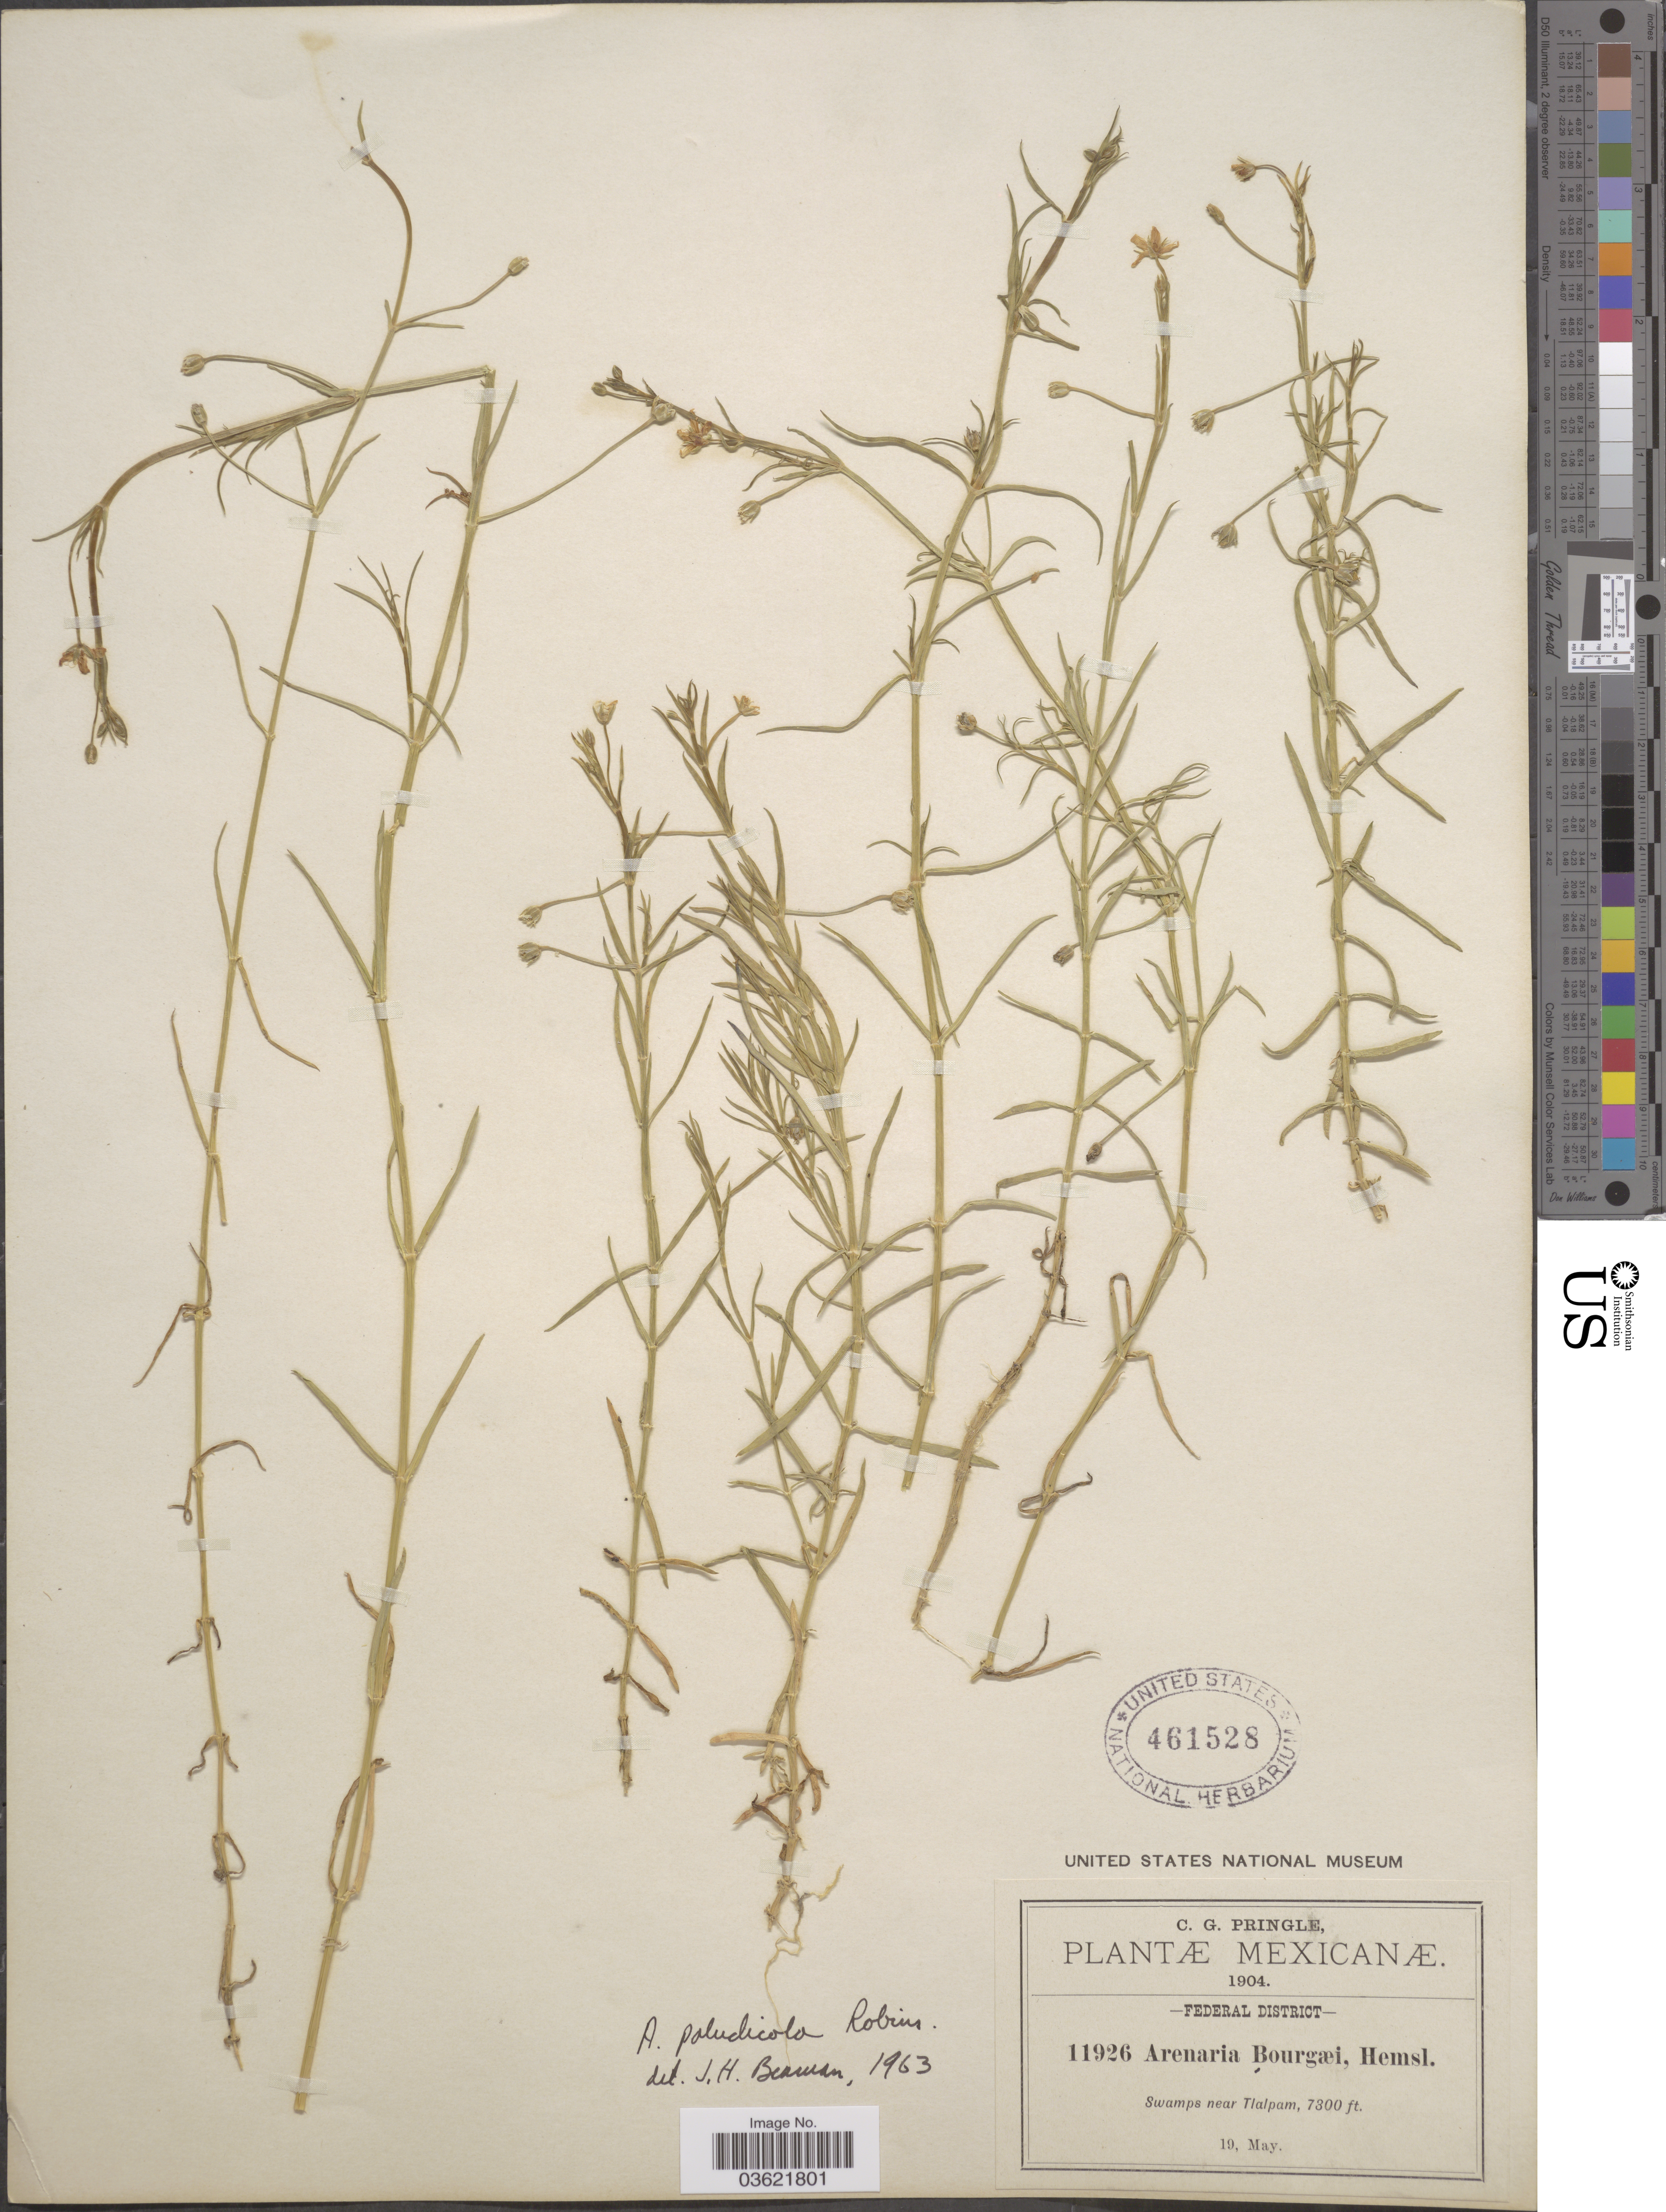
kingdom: Plantae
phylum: Tracheophyta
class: Magnoliopsida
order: Caryophyllales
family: Caryophyllaceae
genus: Arenaria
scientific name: Arenaria paludicola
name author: B.L. Rob.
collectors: C. G. Pringle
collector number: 11926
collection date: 1904-05-19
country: Mexico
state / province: Distrito Federal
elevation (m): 2225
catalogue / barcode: US 461528